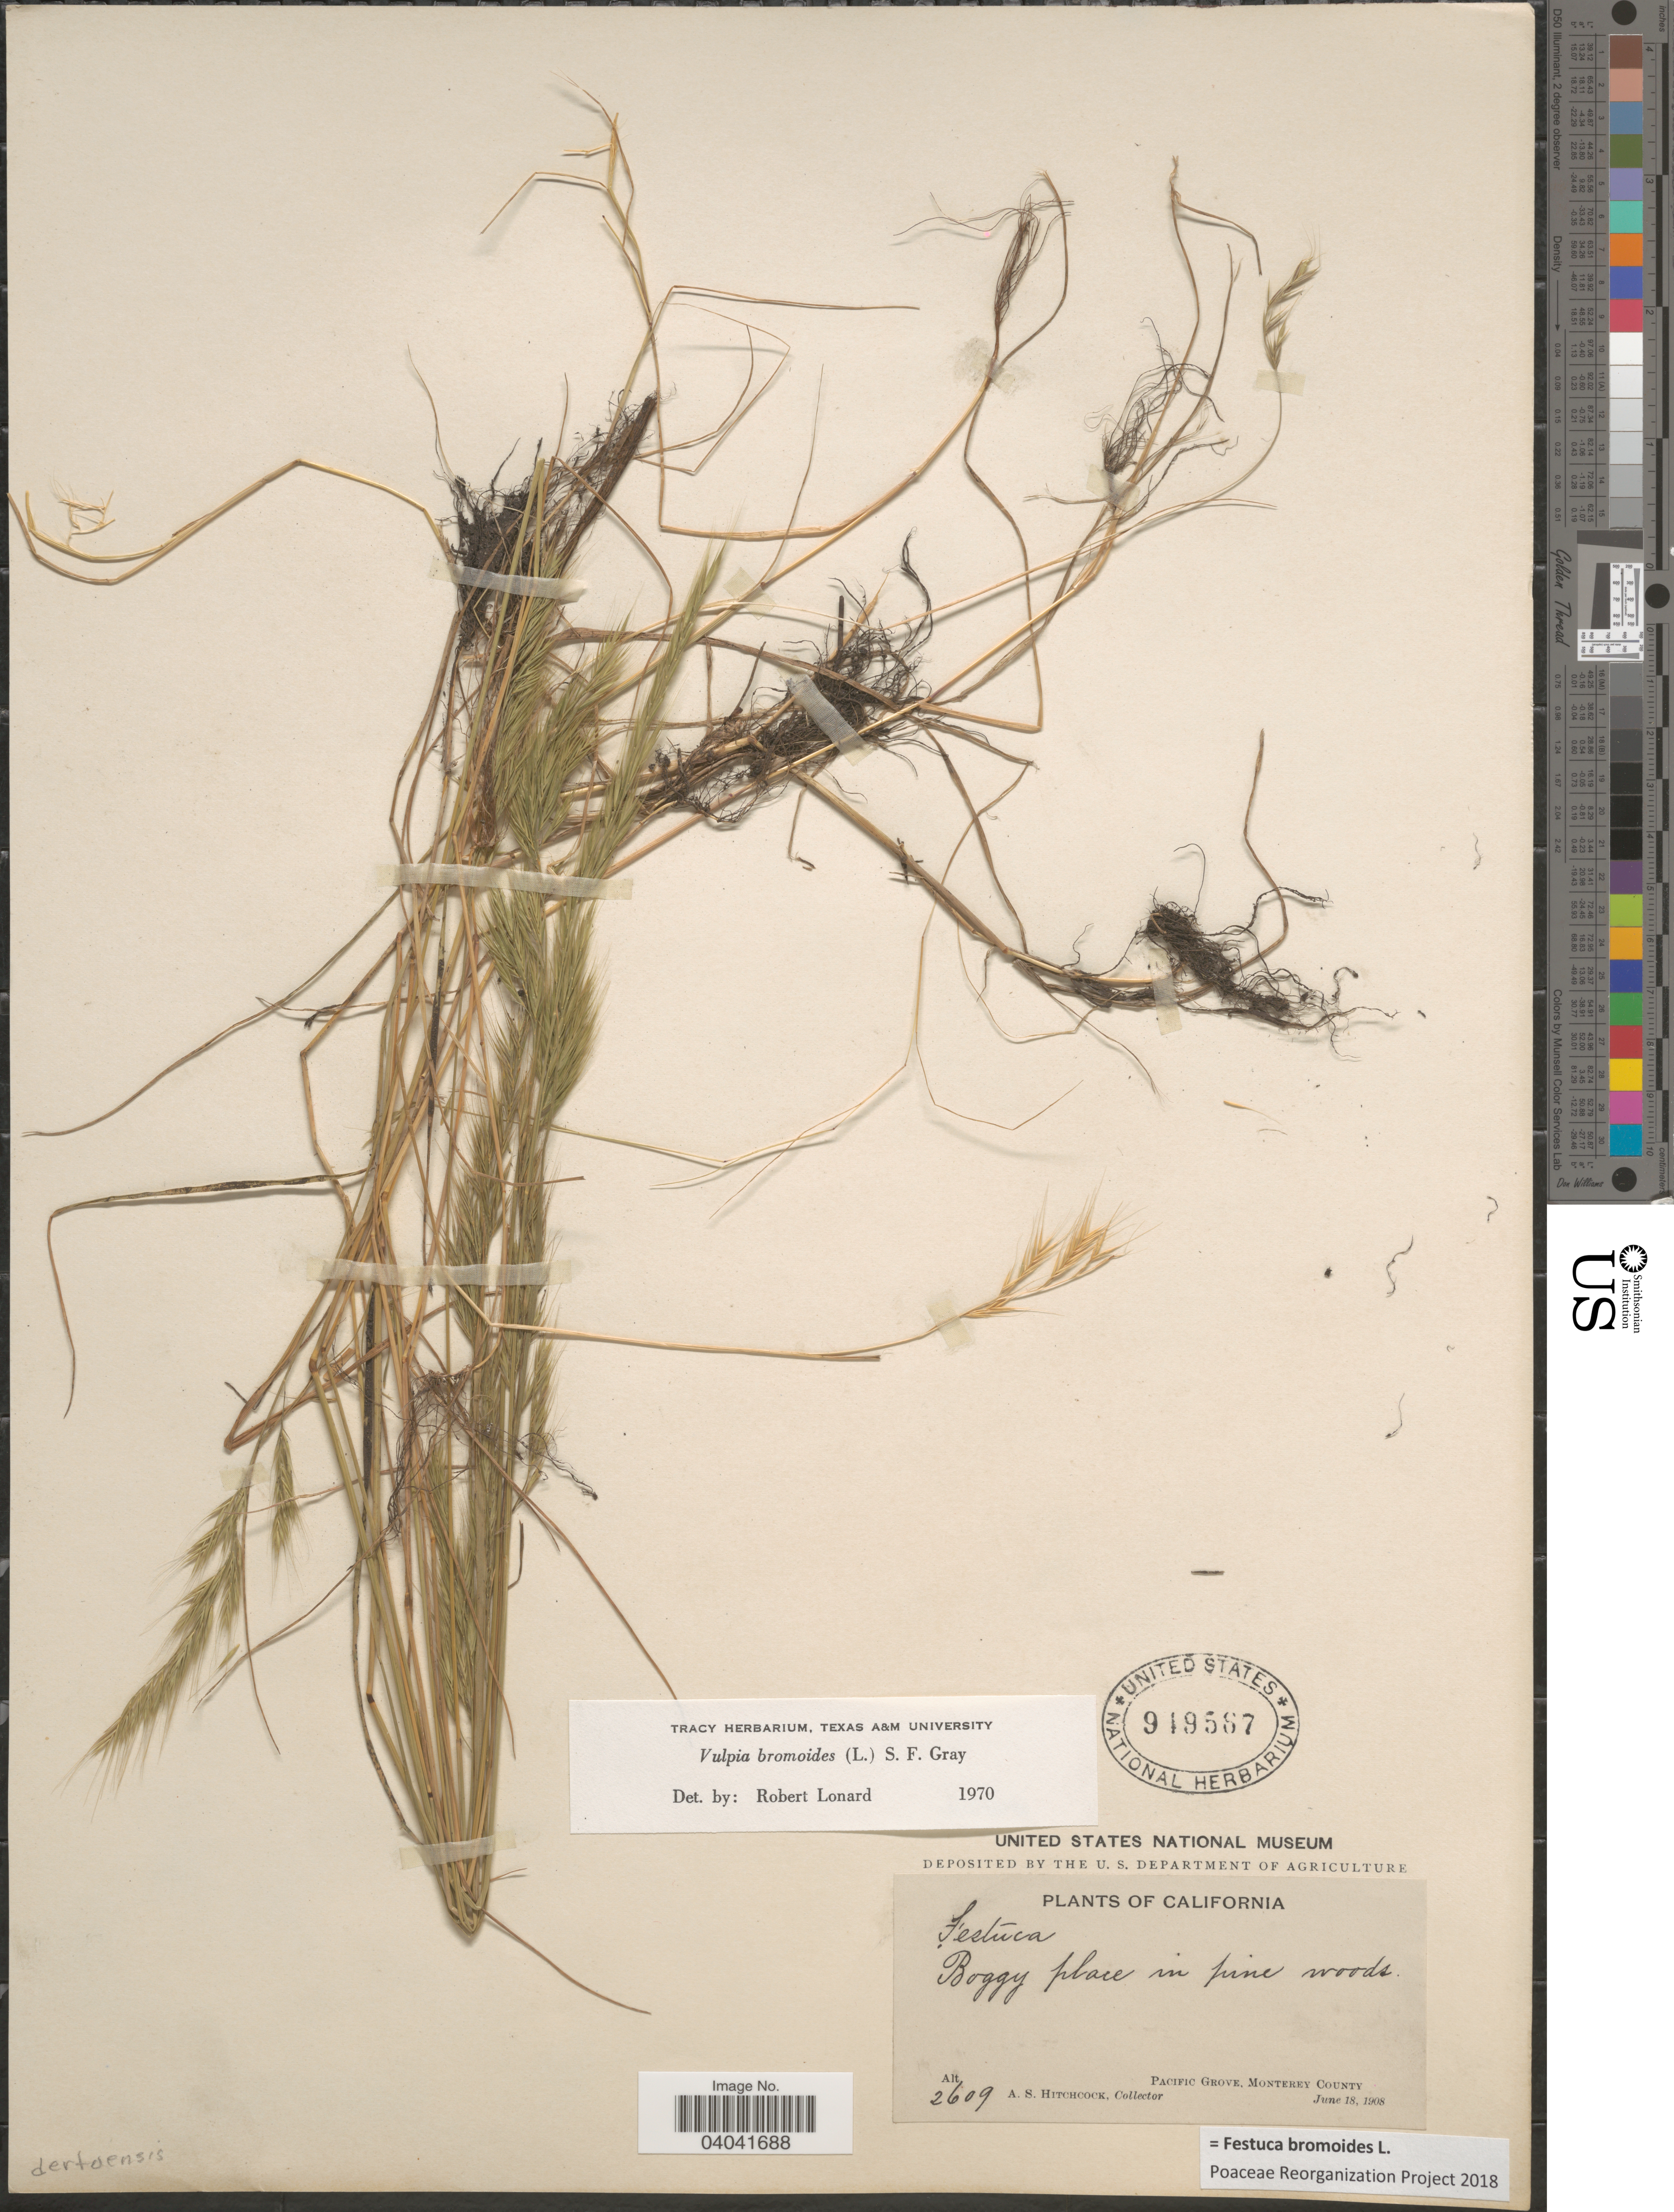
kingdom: Plantae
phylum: Tracheophyta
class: Liliopsida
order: Poales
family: Poaceae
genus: Festuca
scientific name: Festuca bromoides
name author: L.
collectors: A. S. Hitchcock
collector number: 2609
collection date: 1908-06-18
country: United States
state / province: California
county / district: Monterey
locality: Pacific Grove, Monterey County.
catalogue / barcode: US 949567